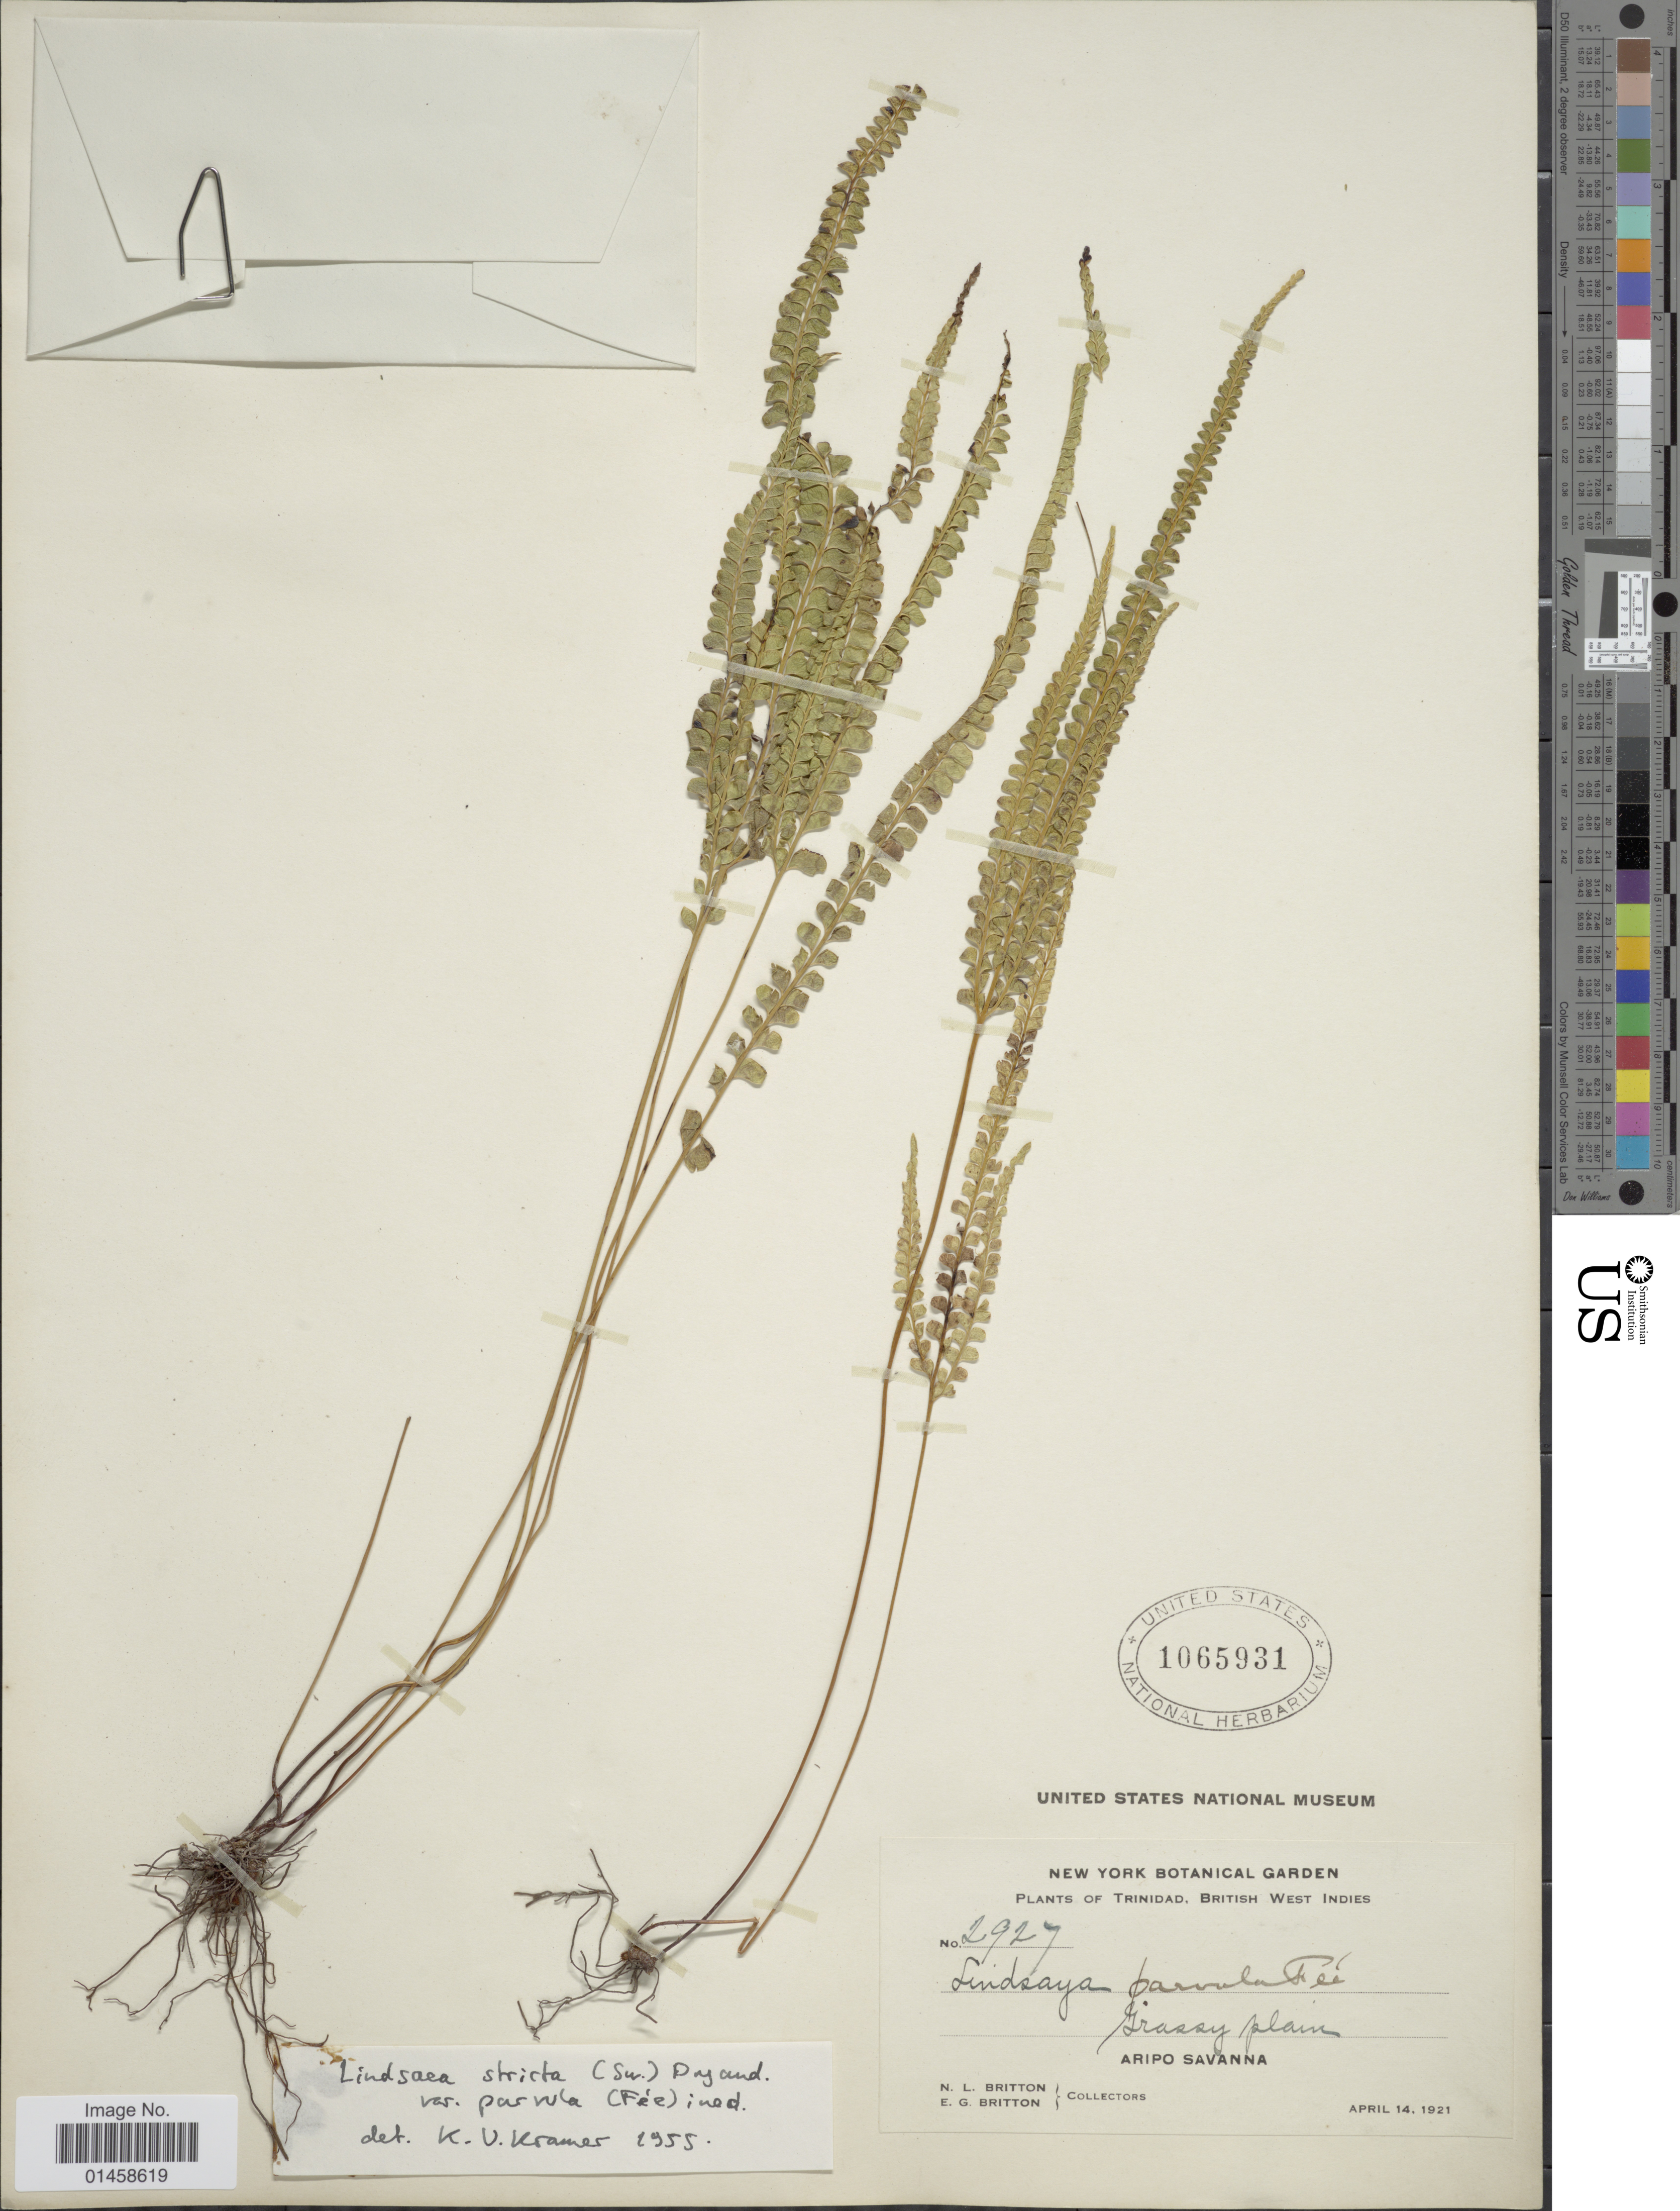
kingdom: Plantae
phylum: Tracheophyta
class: Polypodiopsida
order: Polypodiales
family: Lindsaeaceae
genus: Lindsaea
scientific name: Lindsaea stricta var. parvula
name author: (Fée) K.U. Kramer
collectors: N. Britton & E. G. Britton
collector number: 2927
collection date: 1921-04-14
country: Trinidad and Tobago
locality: Trinidad, Aripo Savanna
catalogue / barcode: US 1065931